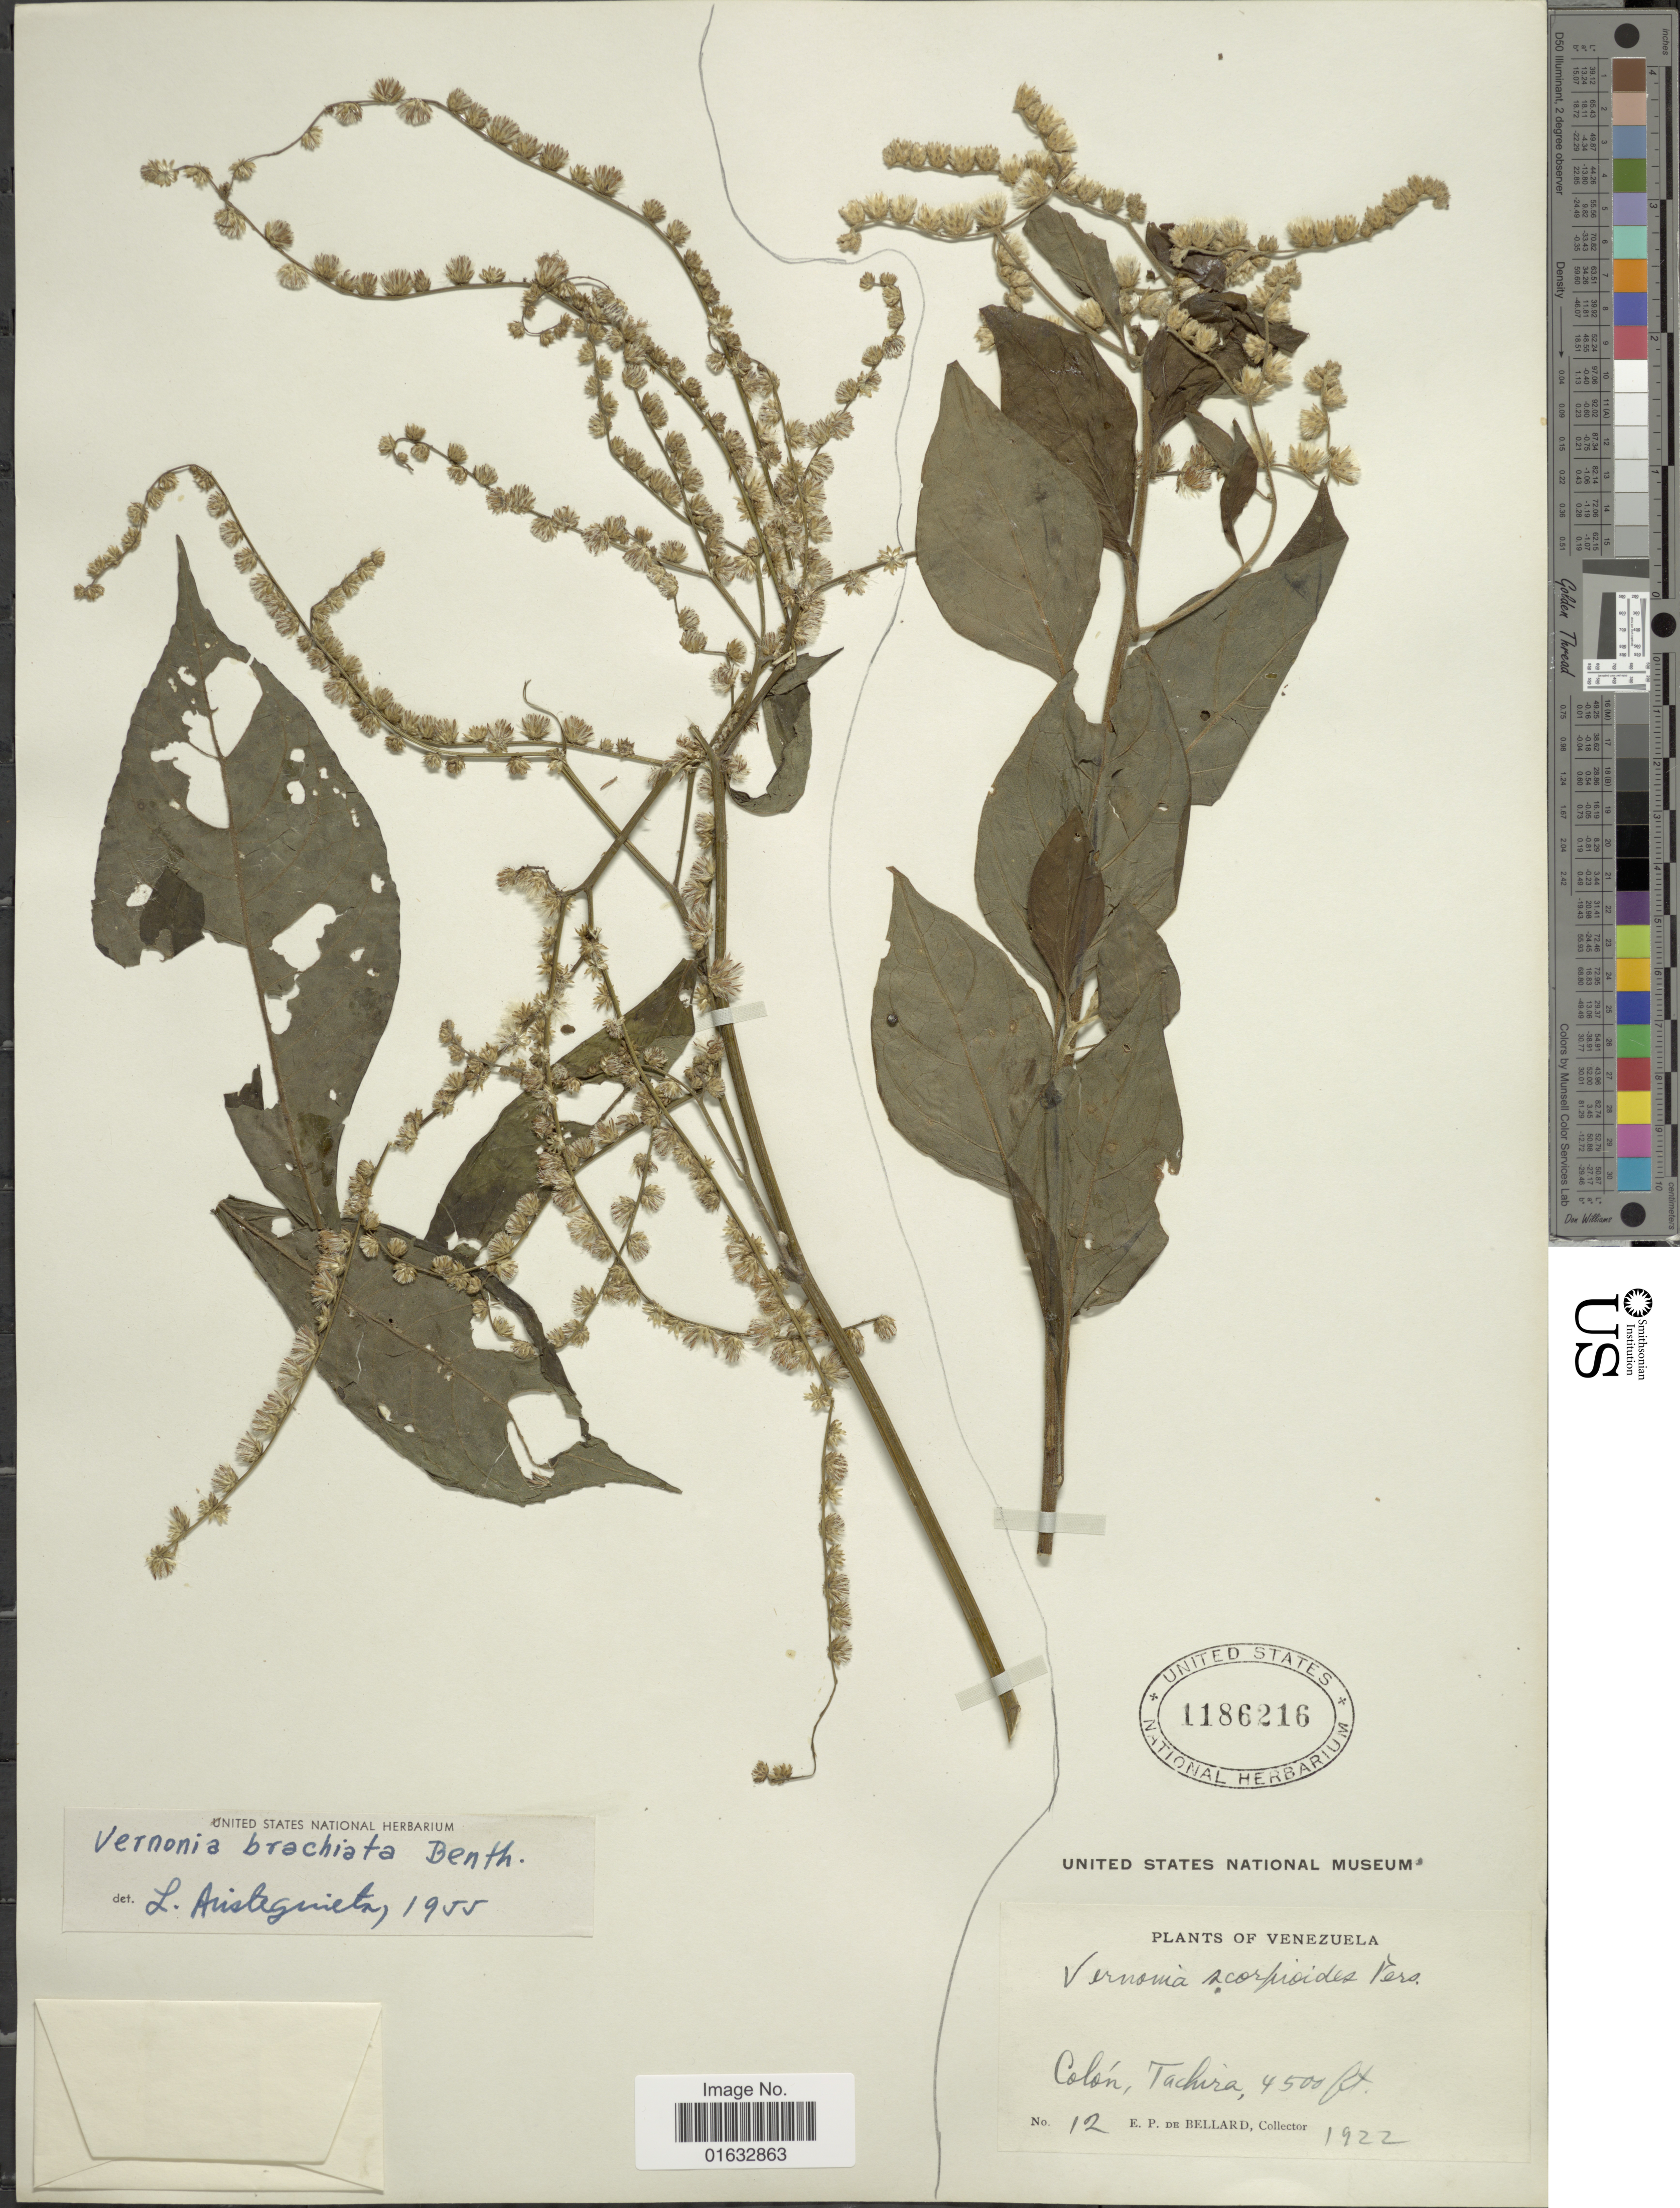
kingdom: Plantae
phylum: Tracheophyta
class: Magnoliopsida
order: Asterales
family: Asteraceae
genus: Eirmocephala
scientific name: Eirmocephala brachiata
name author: (Benth.) H. Rob.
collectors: E. de Bellard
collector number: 12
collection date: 1922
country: Venezuela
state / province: Tachira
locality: Colon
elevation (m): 1372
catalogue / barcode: US 1186216